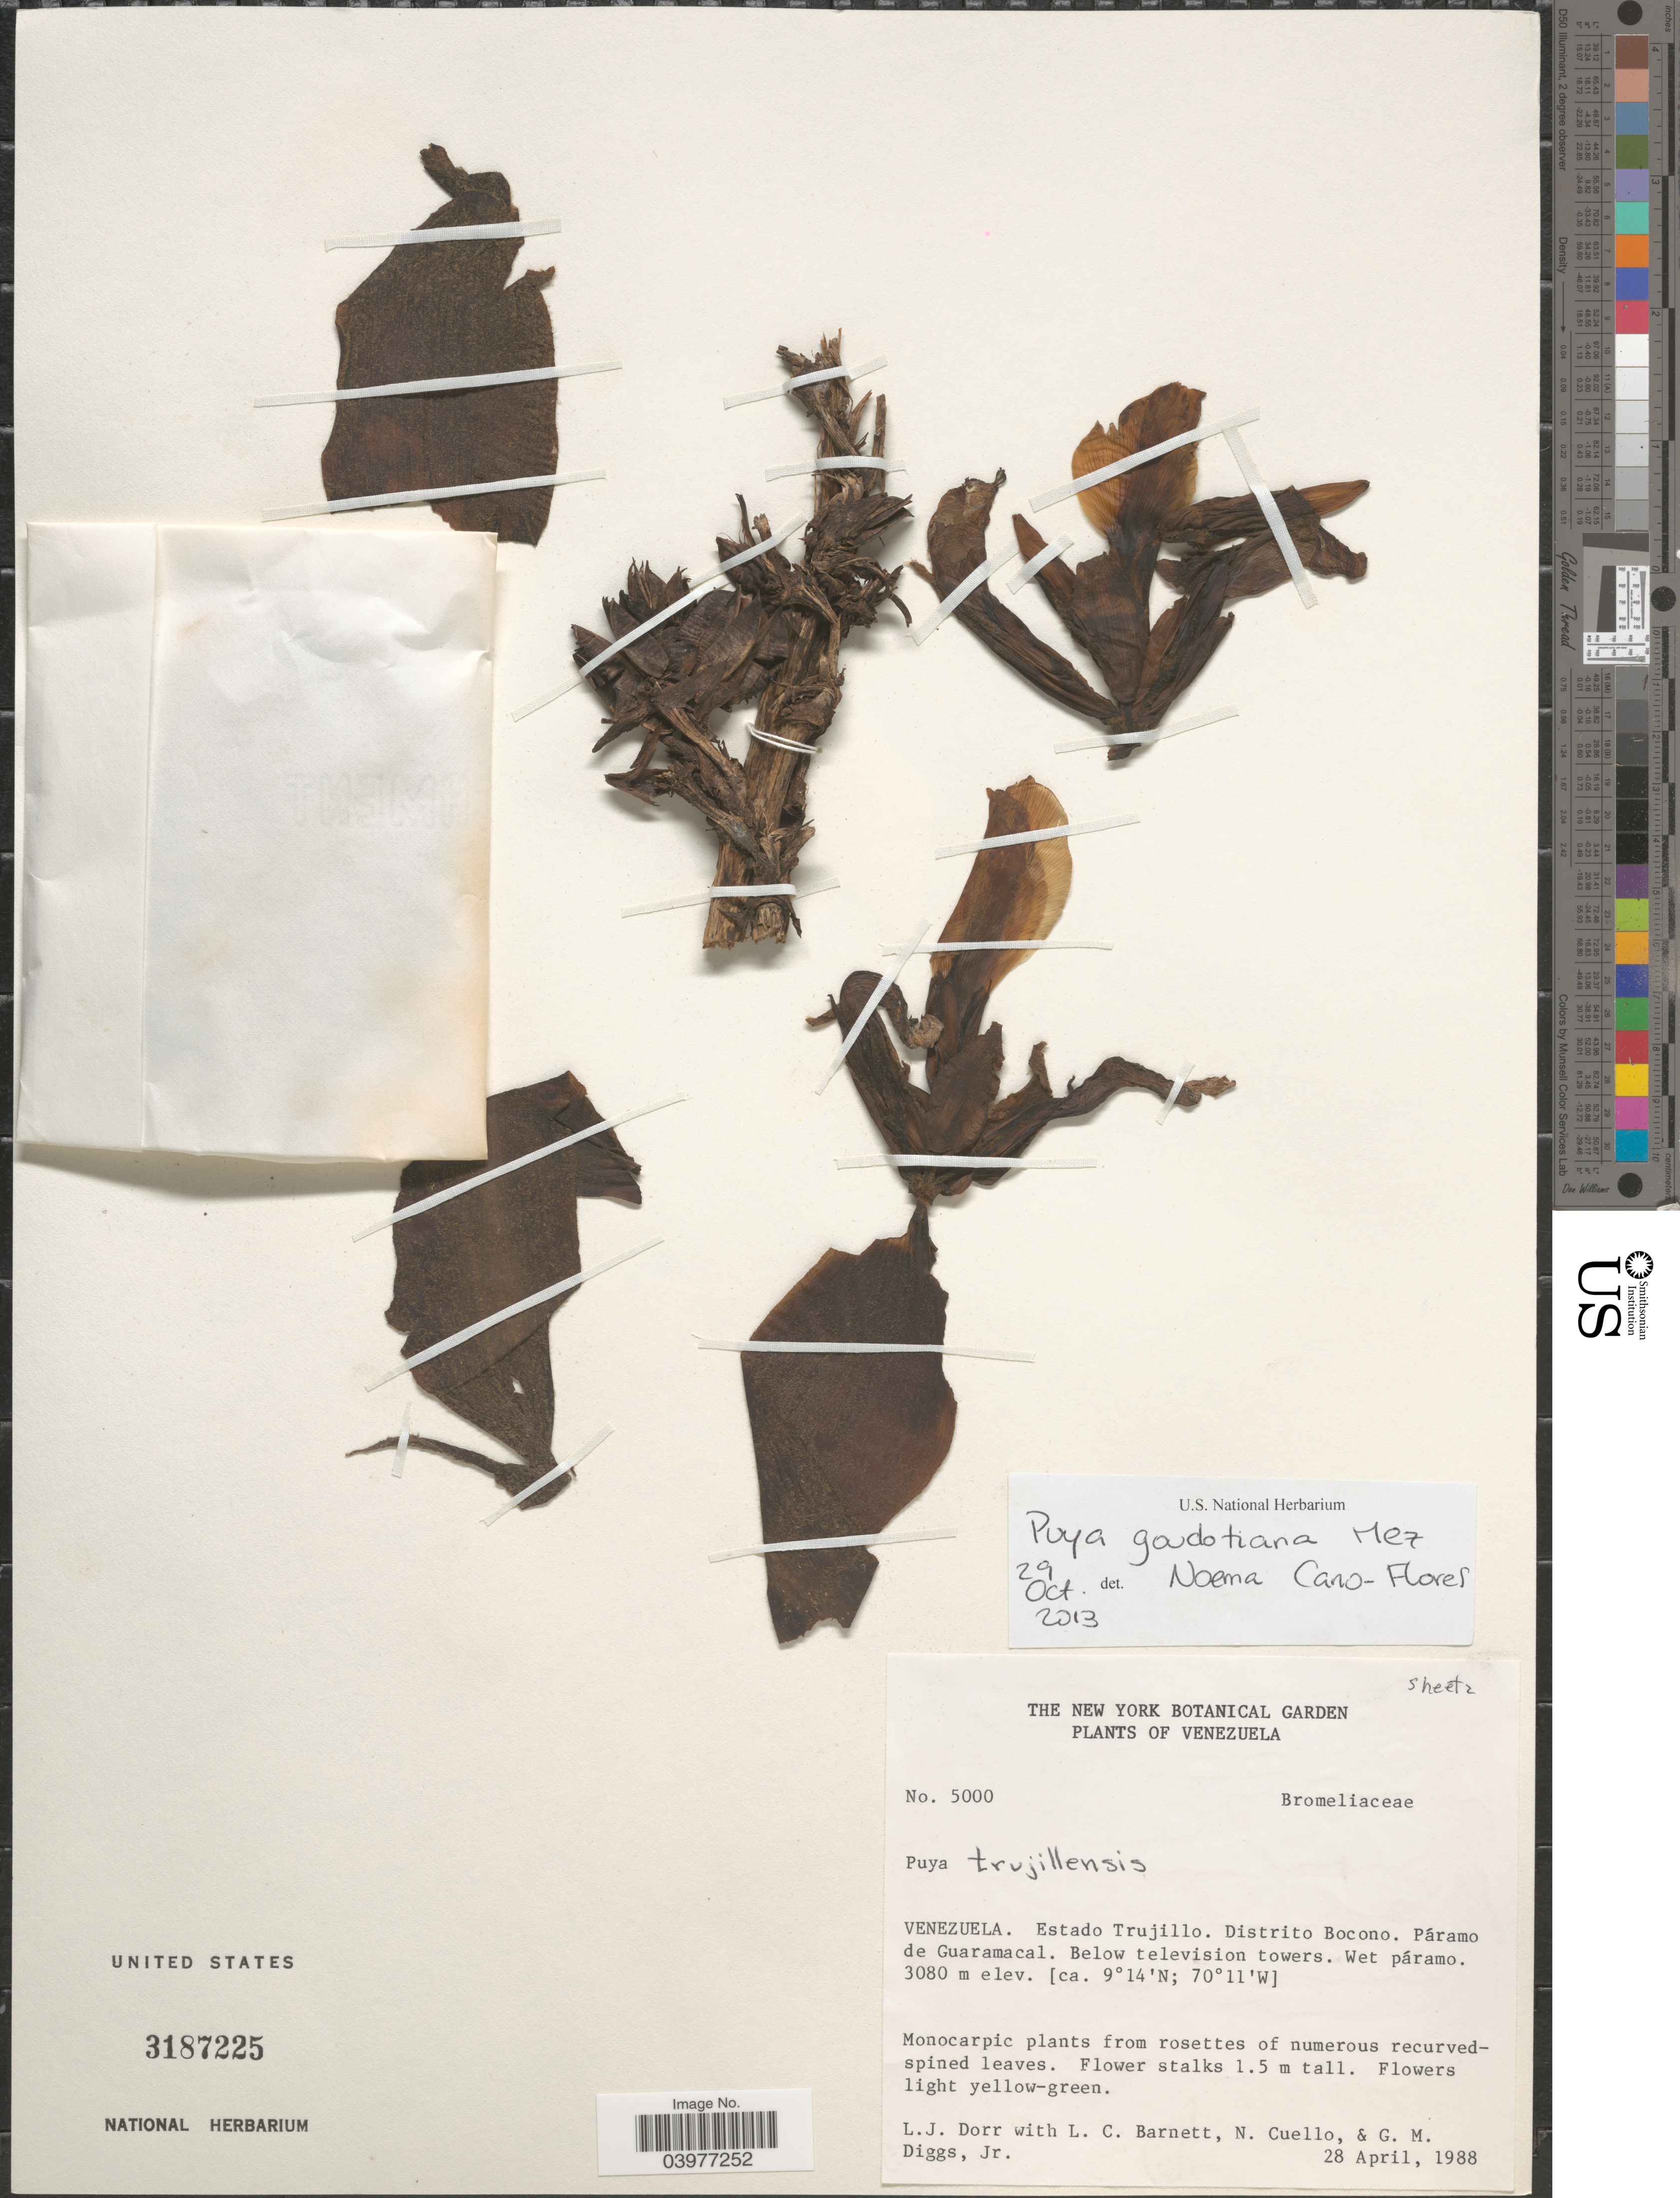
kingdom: Plantae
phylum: Tracheophyta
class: Liliopsida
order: Poales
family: Bromeliaceae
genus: Puya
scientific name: Puya goudotiana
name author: Mez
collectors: L. J. Dorr, L. C. Barnett, N. L. Cuello & G. Diggs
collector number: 5000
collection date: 1988-04-28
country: Venezuela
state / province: Trujillo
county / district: Boconó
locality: Páramo de Guaramacal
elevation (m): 3080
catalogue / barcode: US 3187225